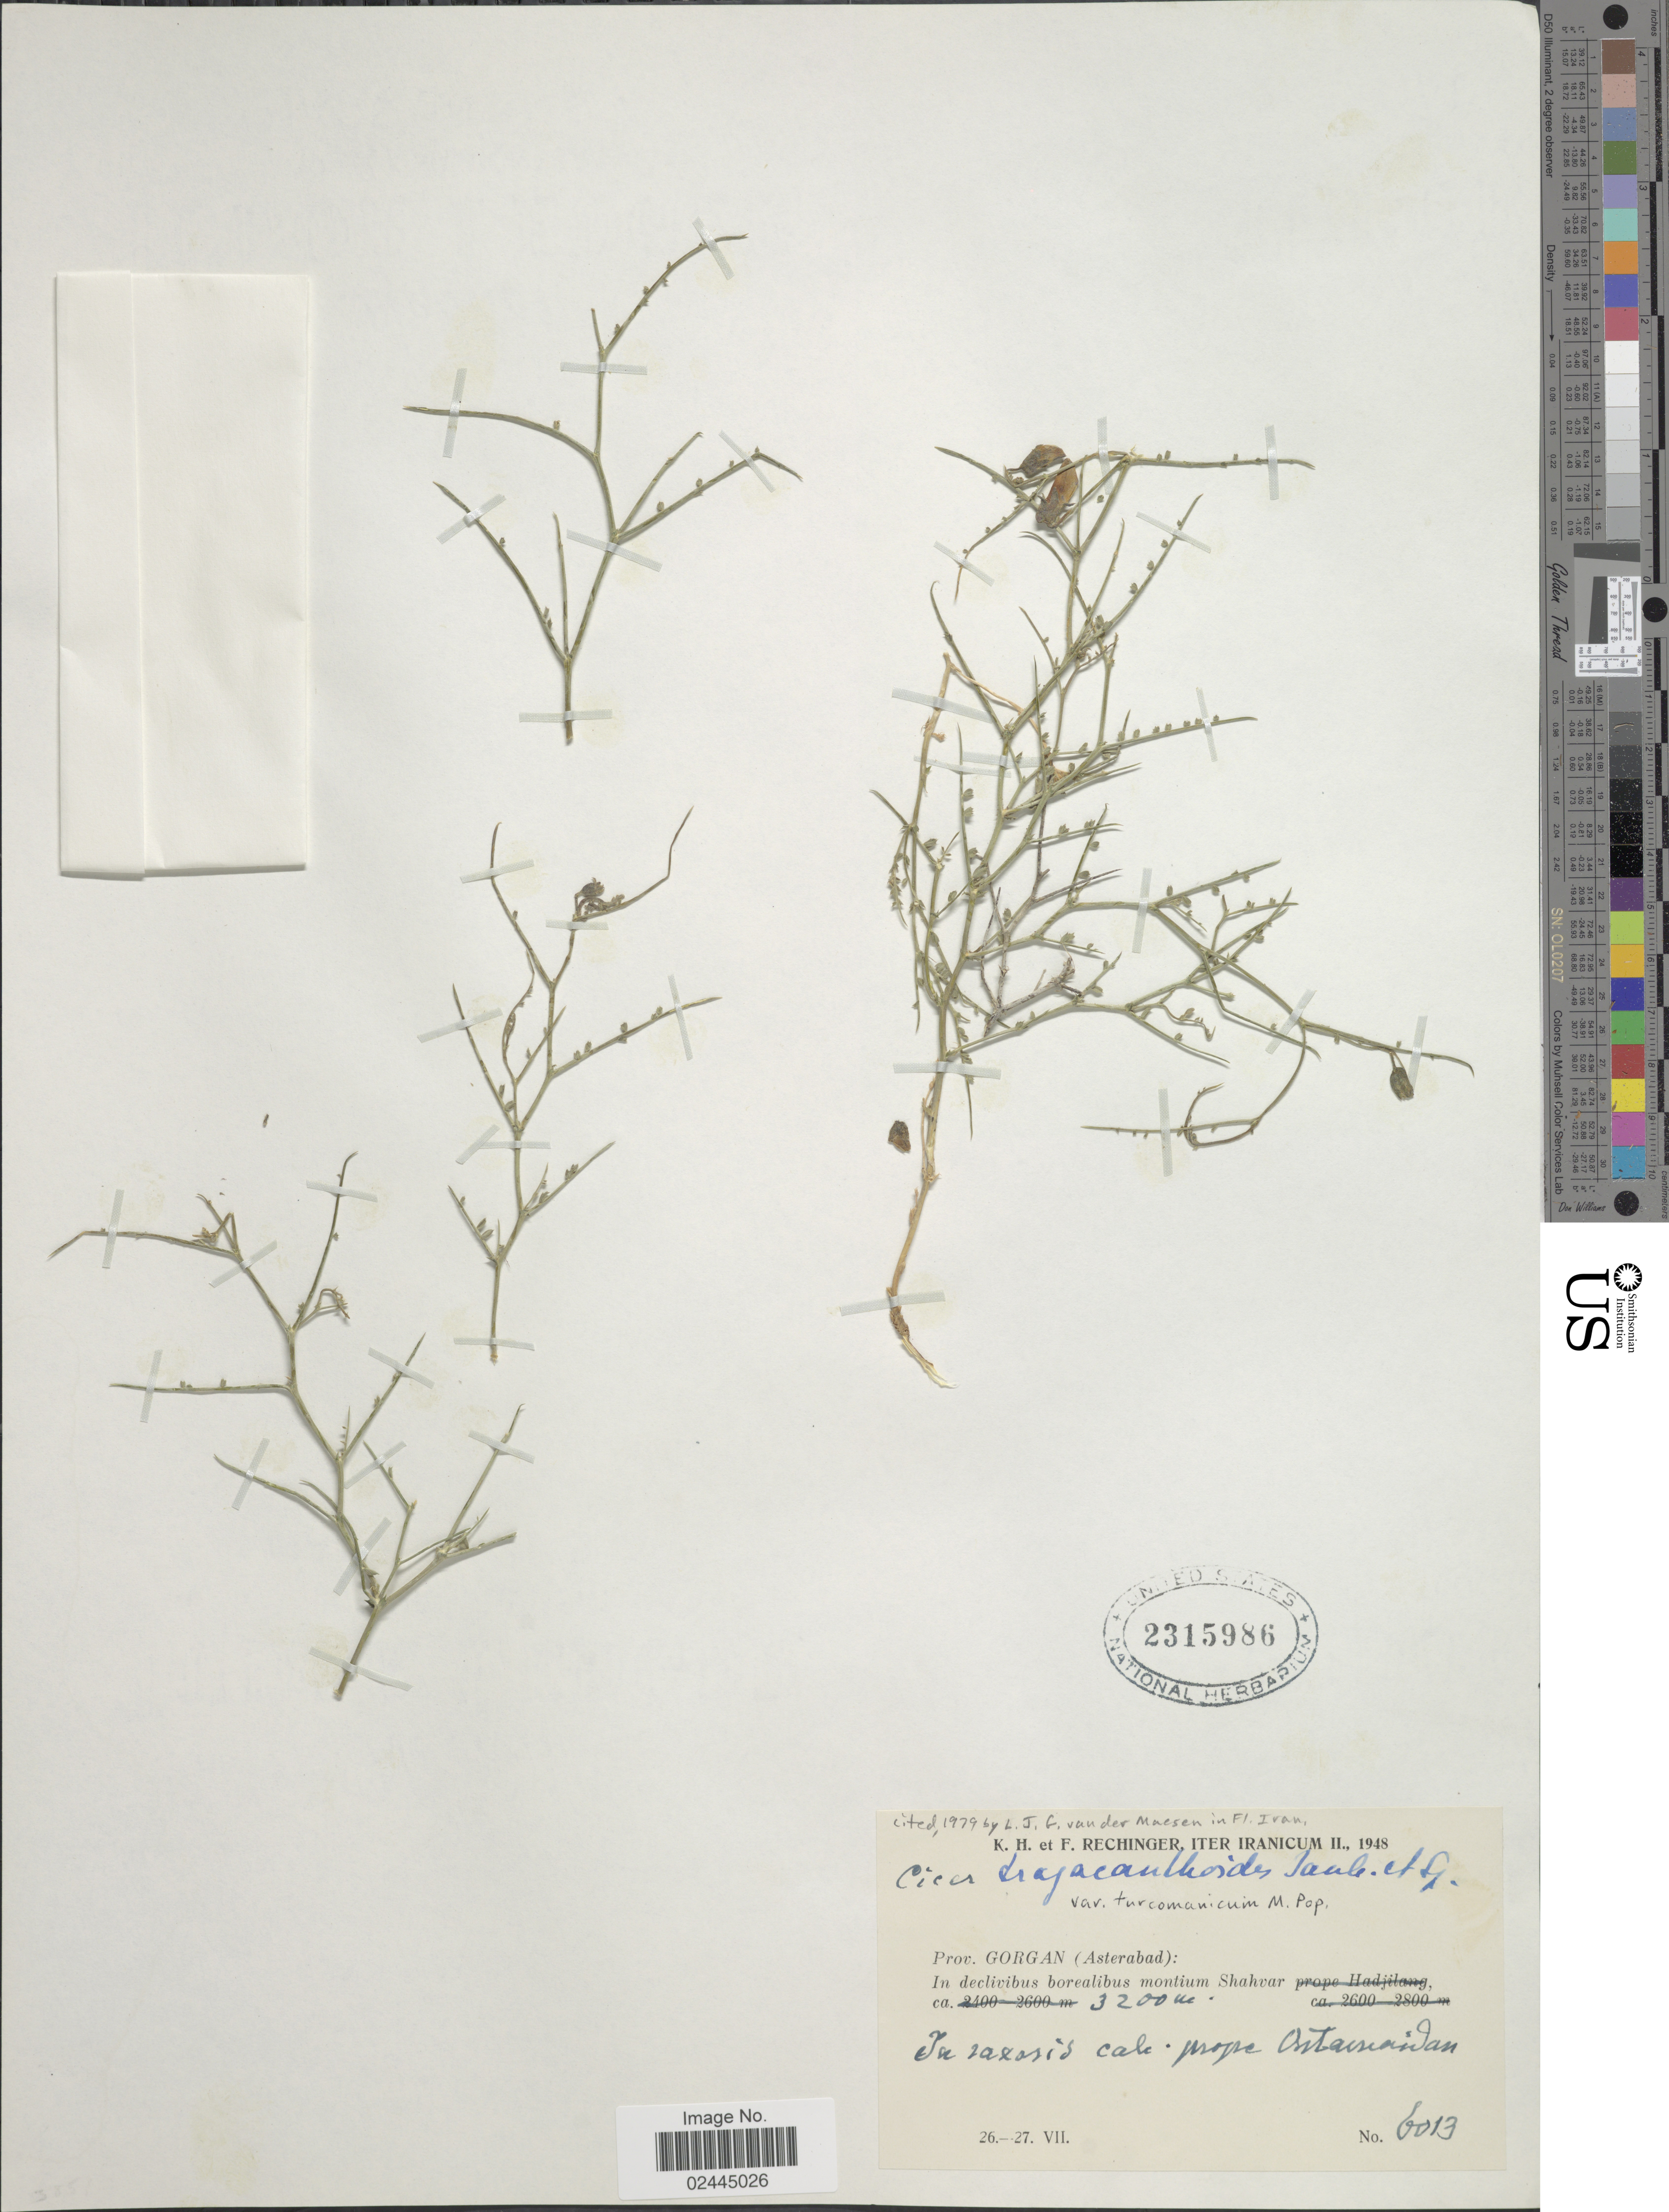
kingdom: Plantae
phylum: Tracheophyta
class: Magnoliopsida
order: Fabales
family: Fabaceae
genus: Cicer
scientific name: Cicer tragacanthoides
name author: Jaub. & Spach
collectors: K. H. Rechinger & F. Rechinger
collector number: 6013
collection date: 1948-07-26/1948-07-27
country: Iran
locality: Iranicum. Prov. Gorgan (Asterabad): In declivibus borealibus montium Shahvar. In saxosis calc. prope Ostai [illegible text]dan [interpreted].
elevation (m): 3200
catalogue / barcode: US 2315986